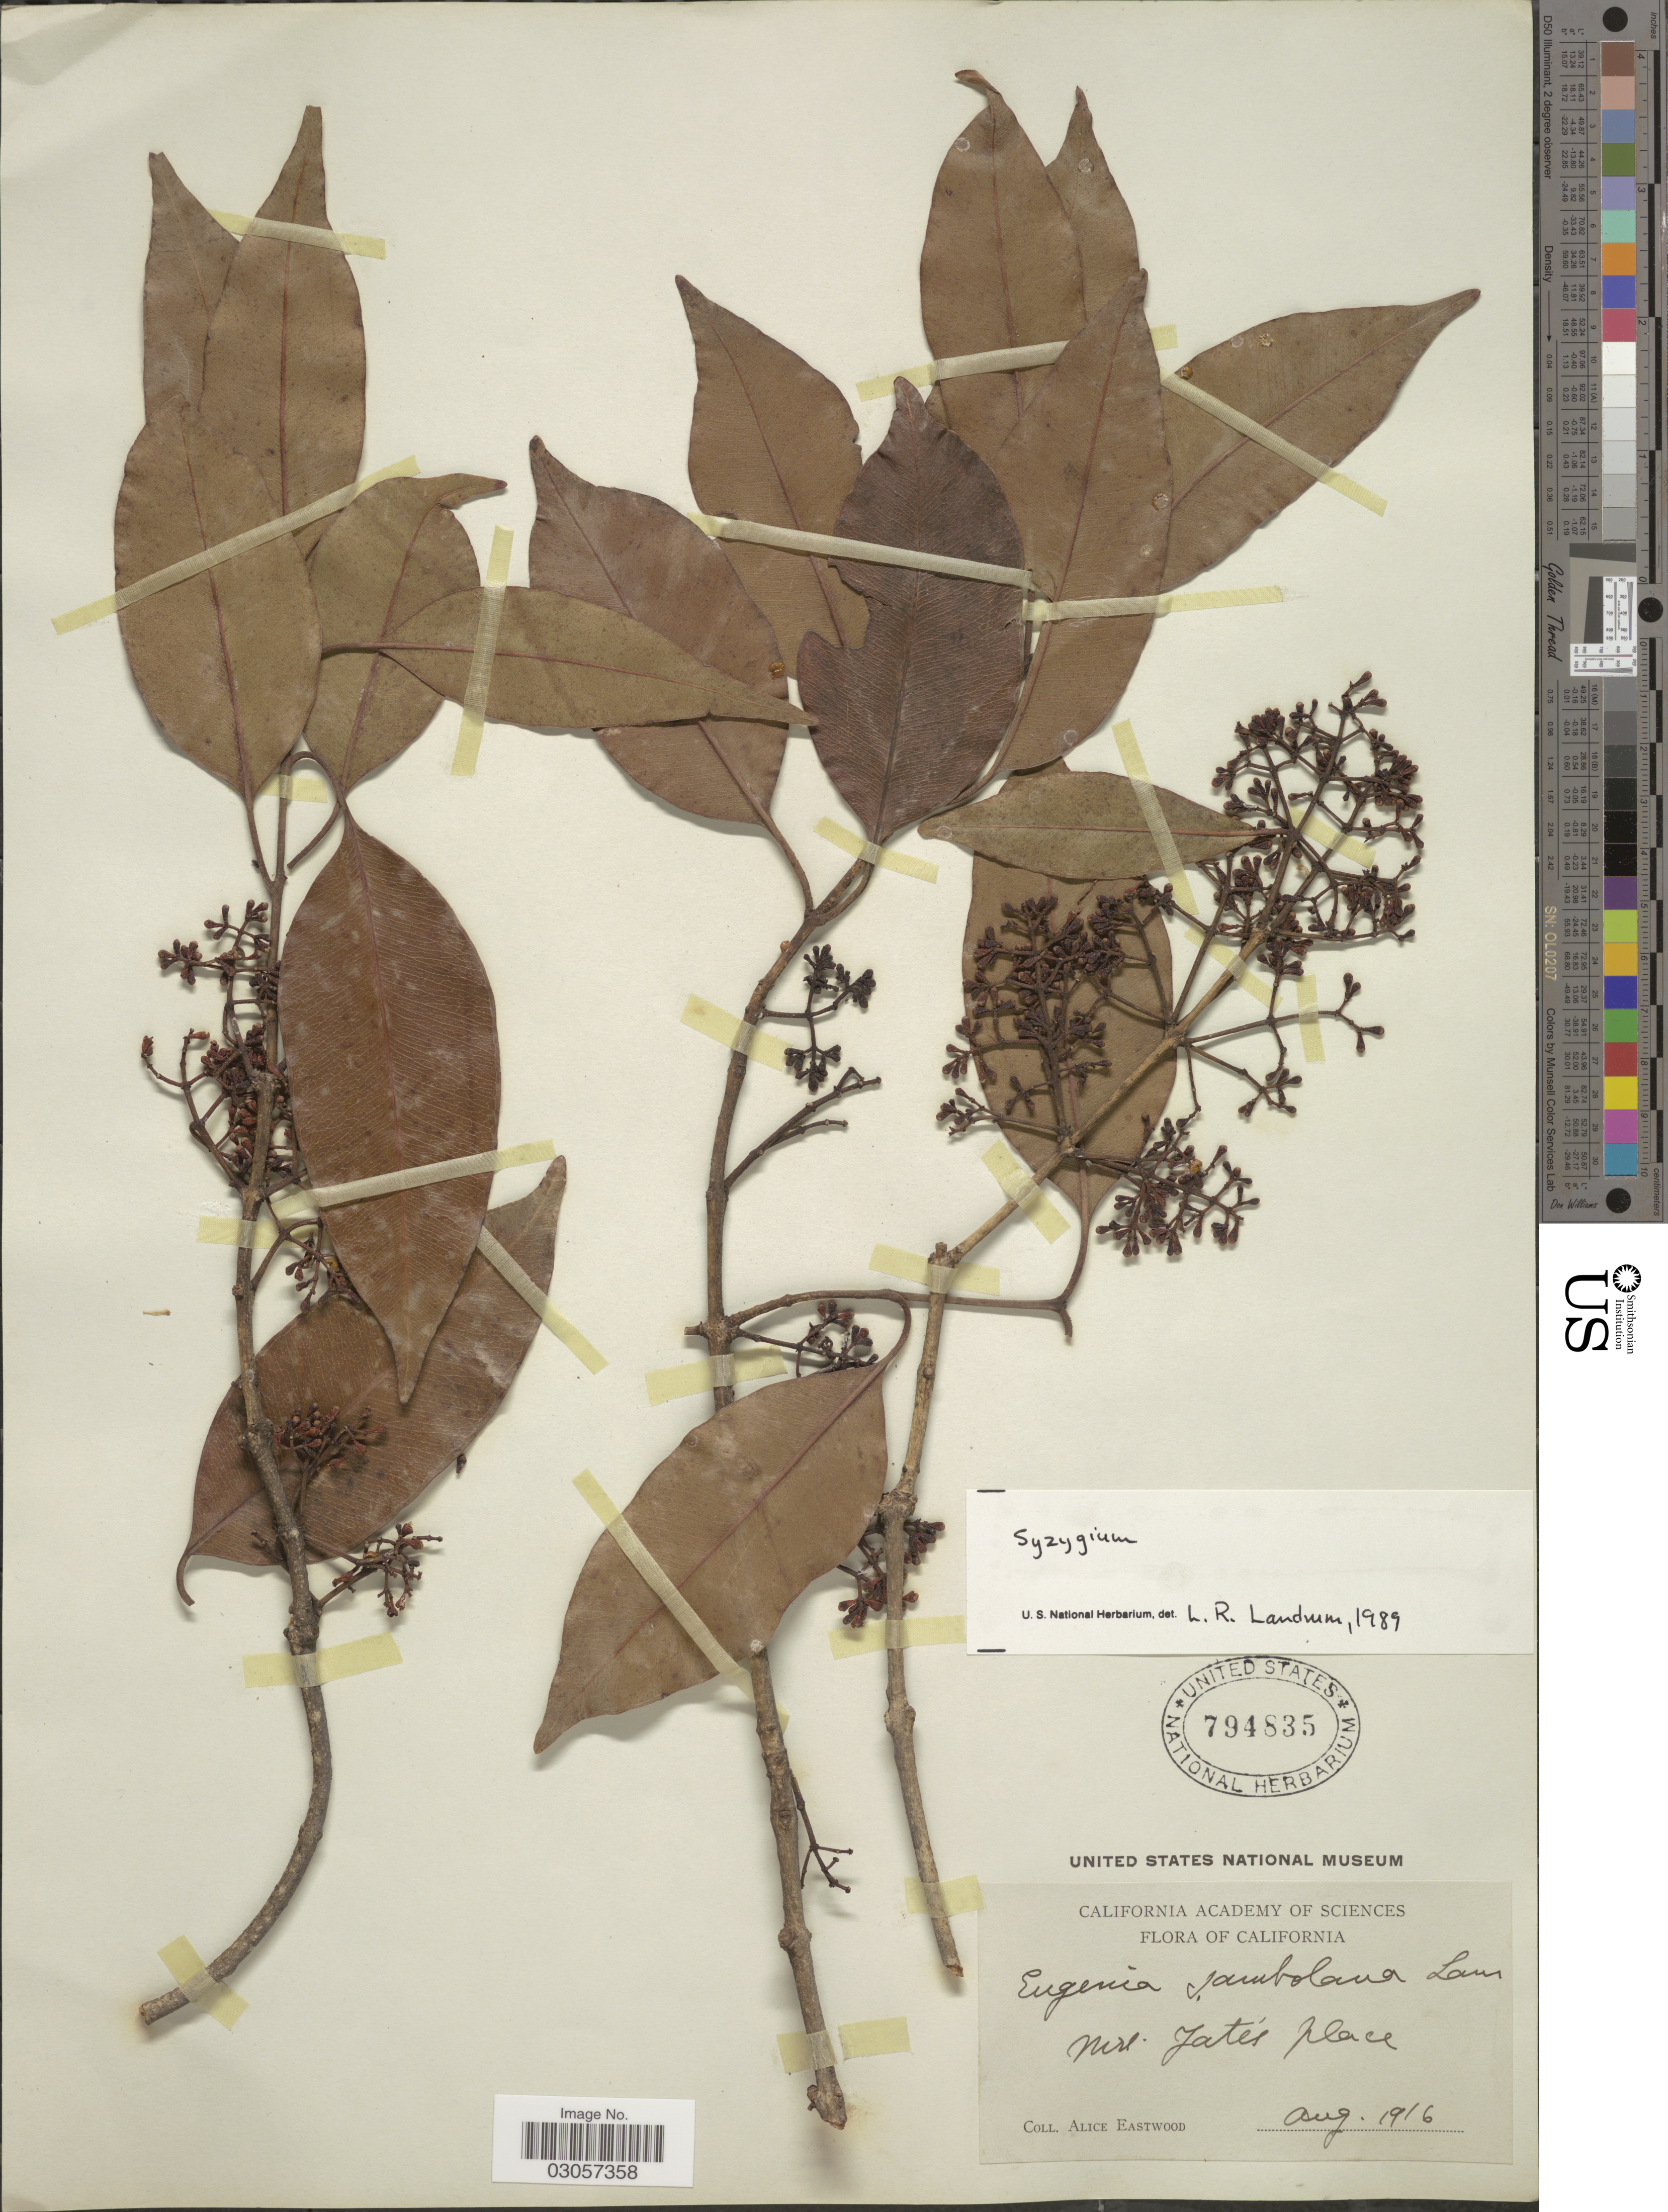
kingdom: Plantae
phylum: Tracheophyta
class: Magnoliopsida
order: Myrtales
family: Myrtaceae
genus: Syzygium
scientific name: Syzygium jambolanum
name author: (Lam.) DC.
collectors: A. Eastwood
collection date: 1916-08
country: United States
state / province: California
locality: Mt. Yatés place.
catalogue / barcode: US 794835